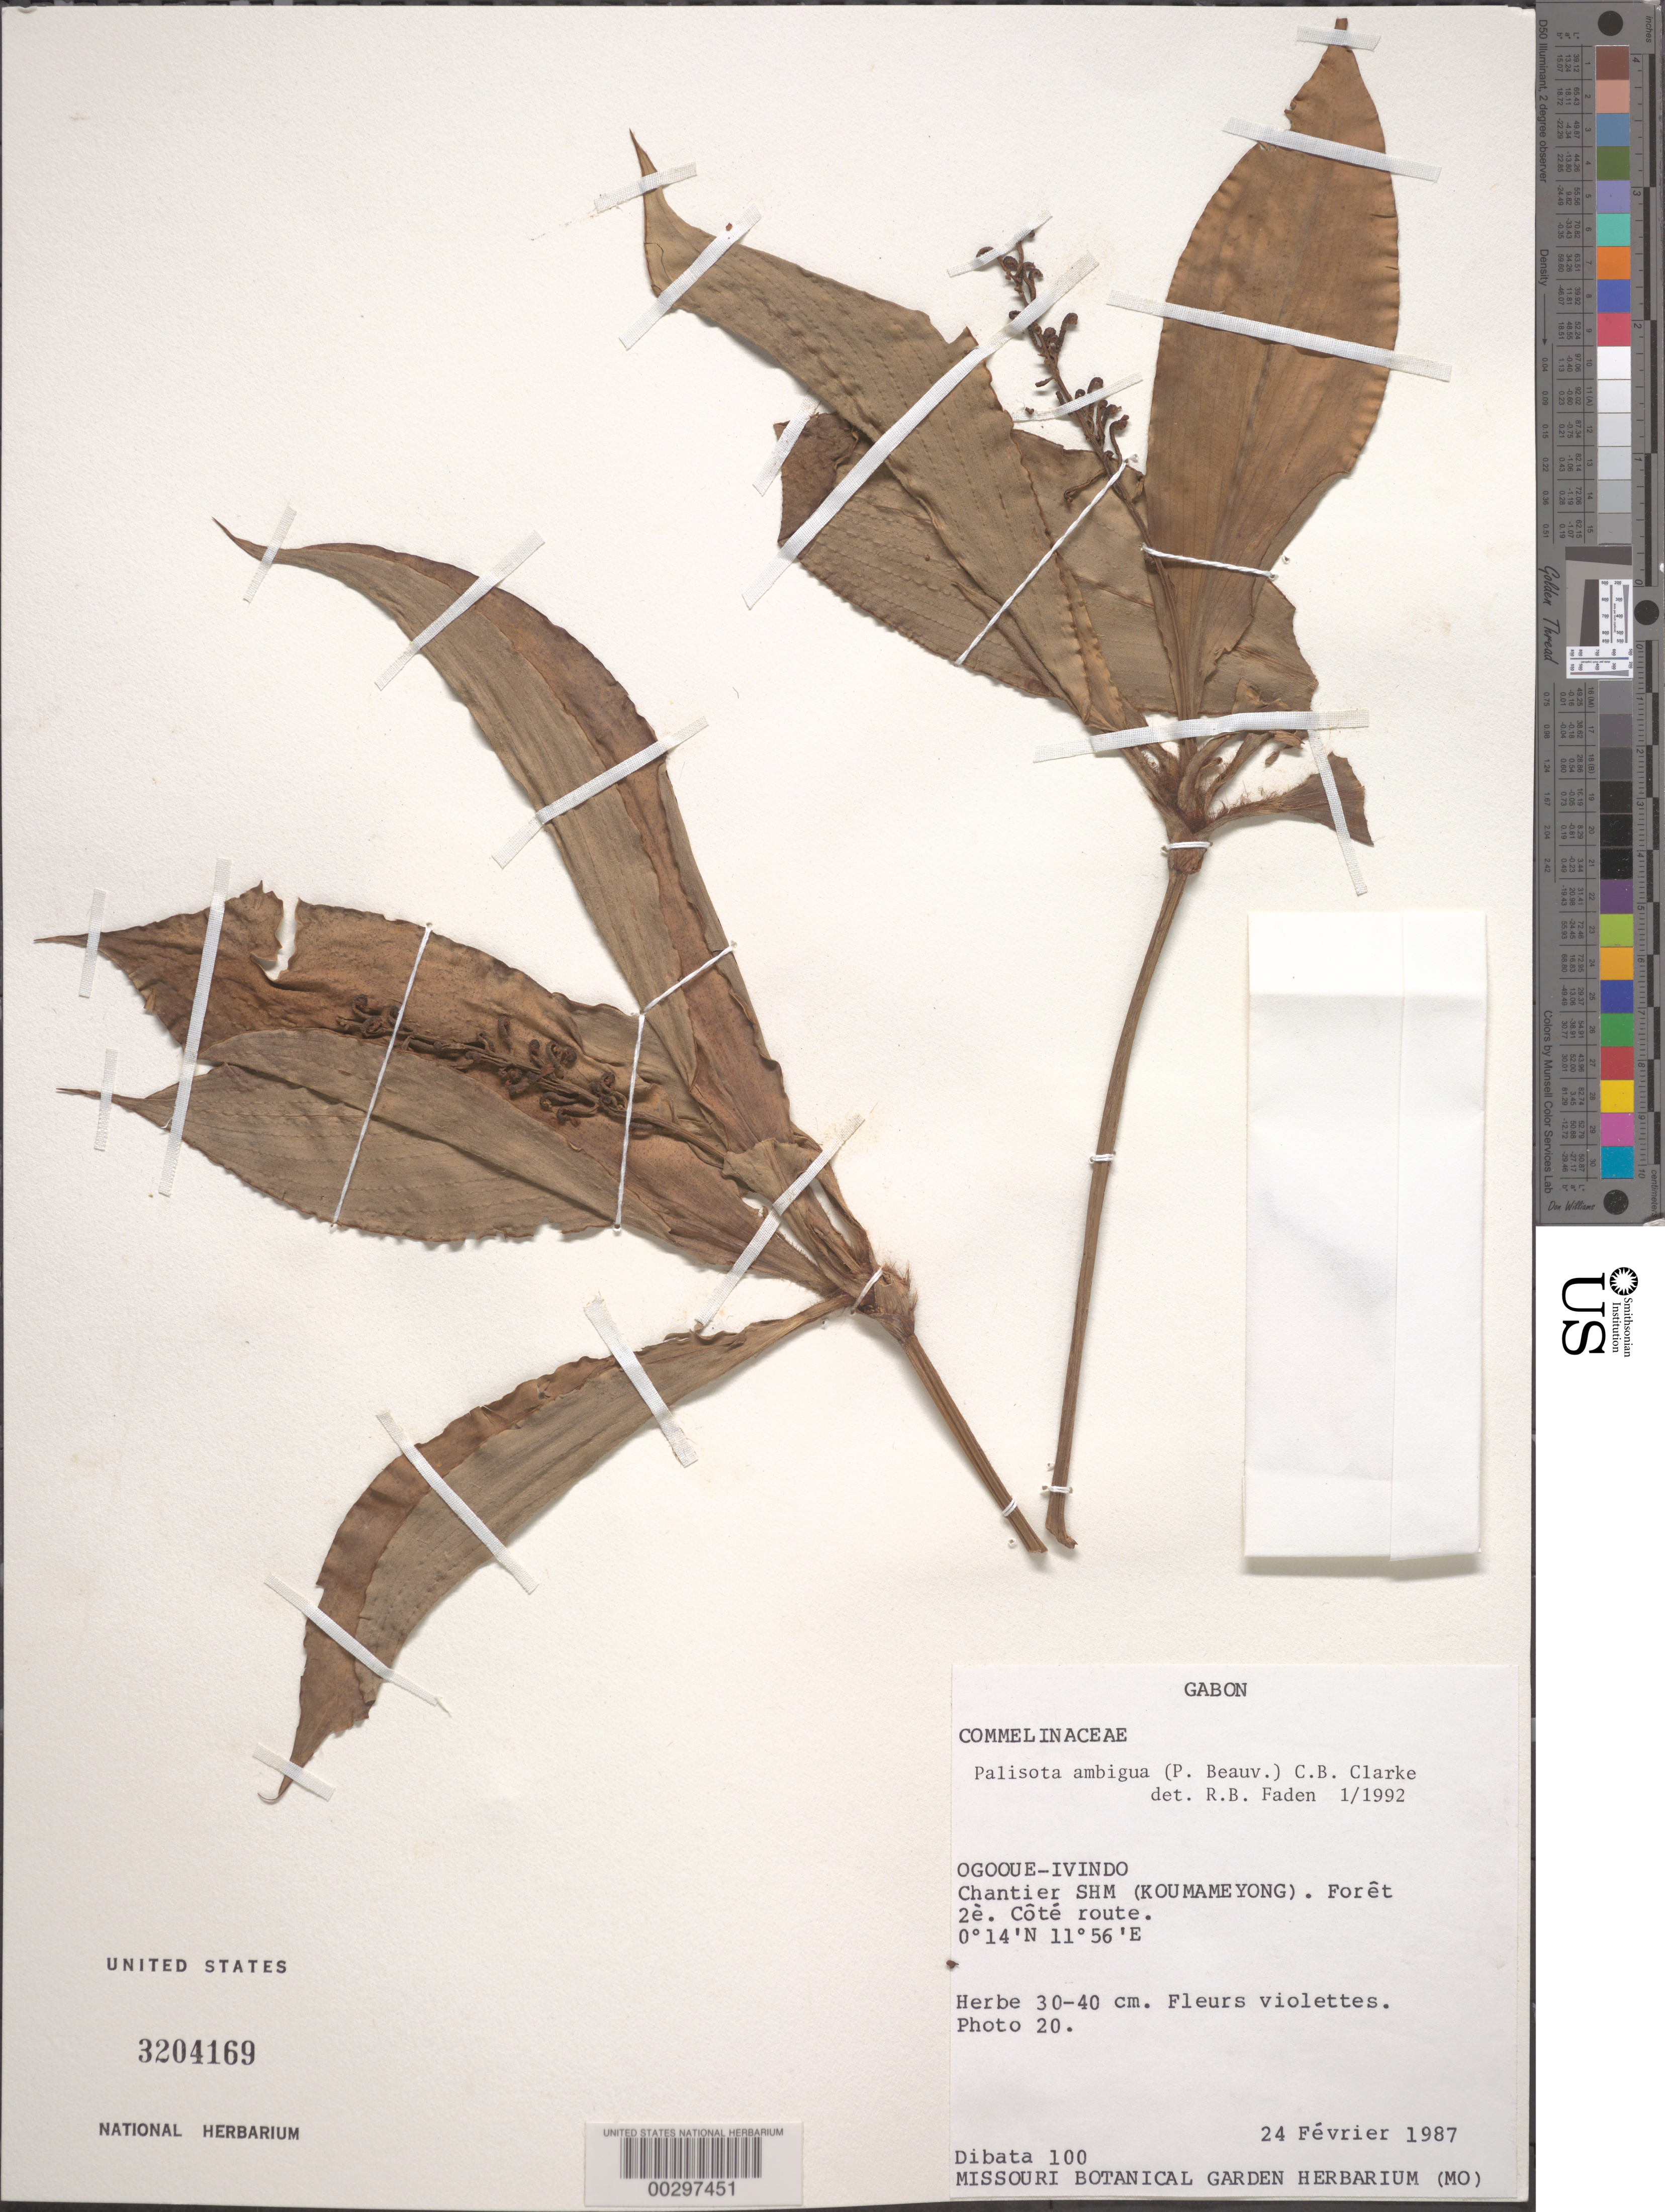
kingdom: Plantae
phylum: Tracheophyta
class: Liliopsida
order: Commelinales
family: Commelinaceae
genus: Palisota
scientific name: Palisota ambigua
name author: (P. Beauv.) C.B. Clarke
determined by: Faden, Robert B., (US), Smithsonian Institution - National Museum of Natural History (UNITED STATES)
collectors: J. Dibata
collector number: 100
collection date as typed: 24 Feb 1987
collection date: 1987-02-24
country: Gabon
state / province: Ogooué-ivindo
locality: Chantier Koumameyong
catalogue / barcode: US 3204169